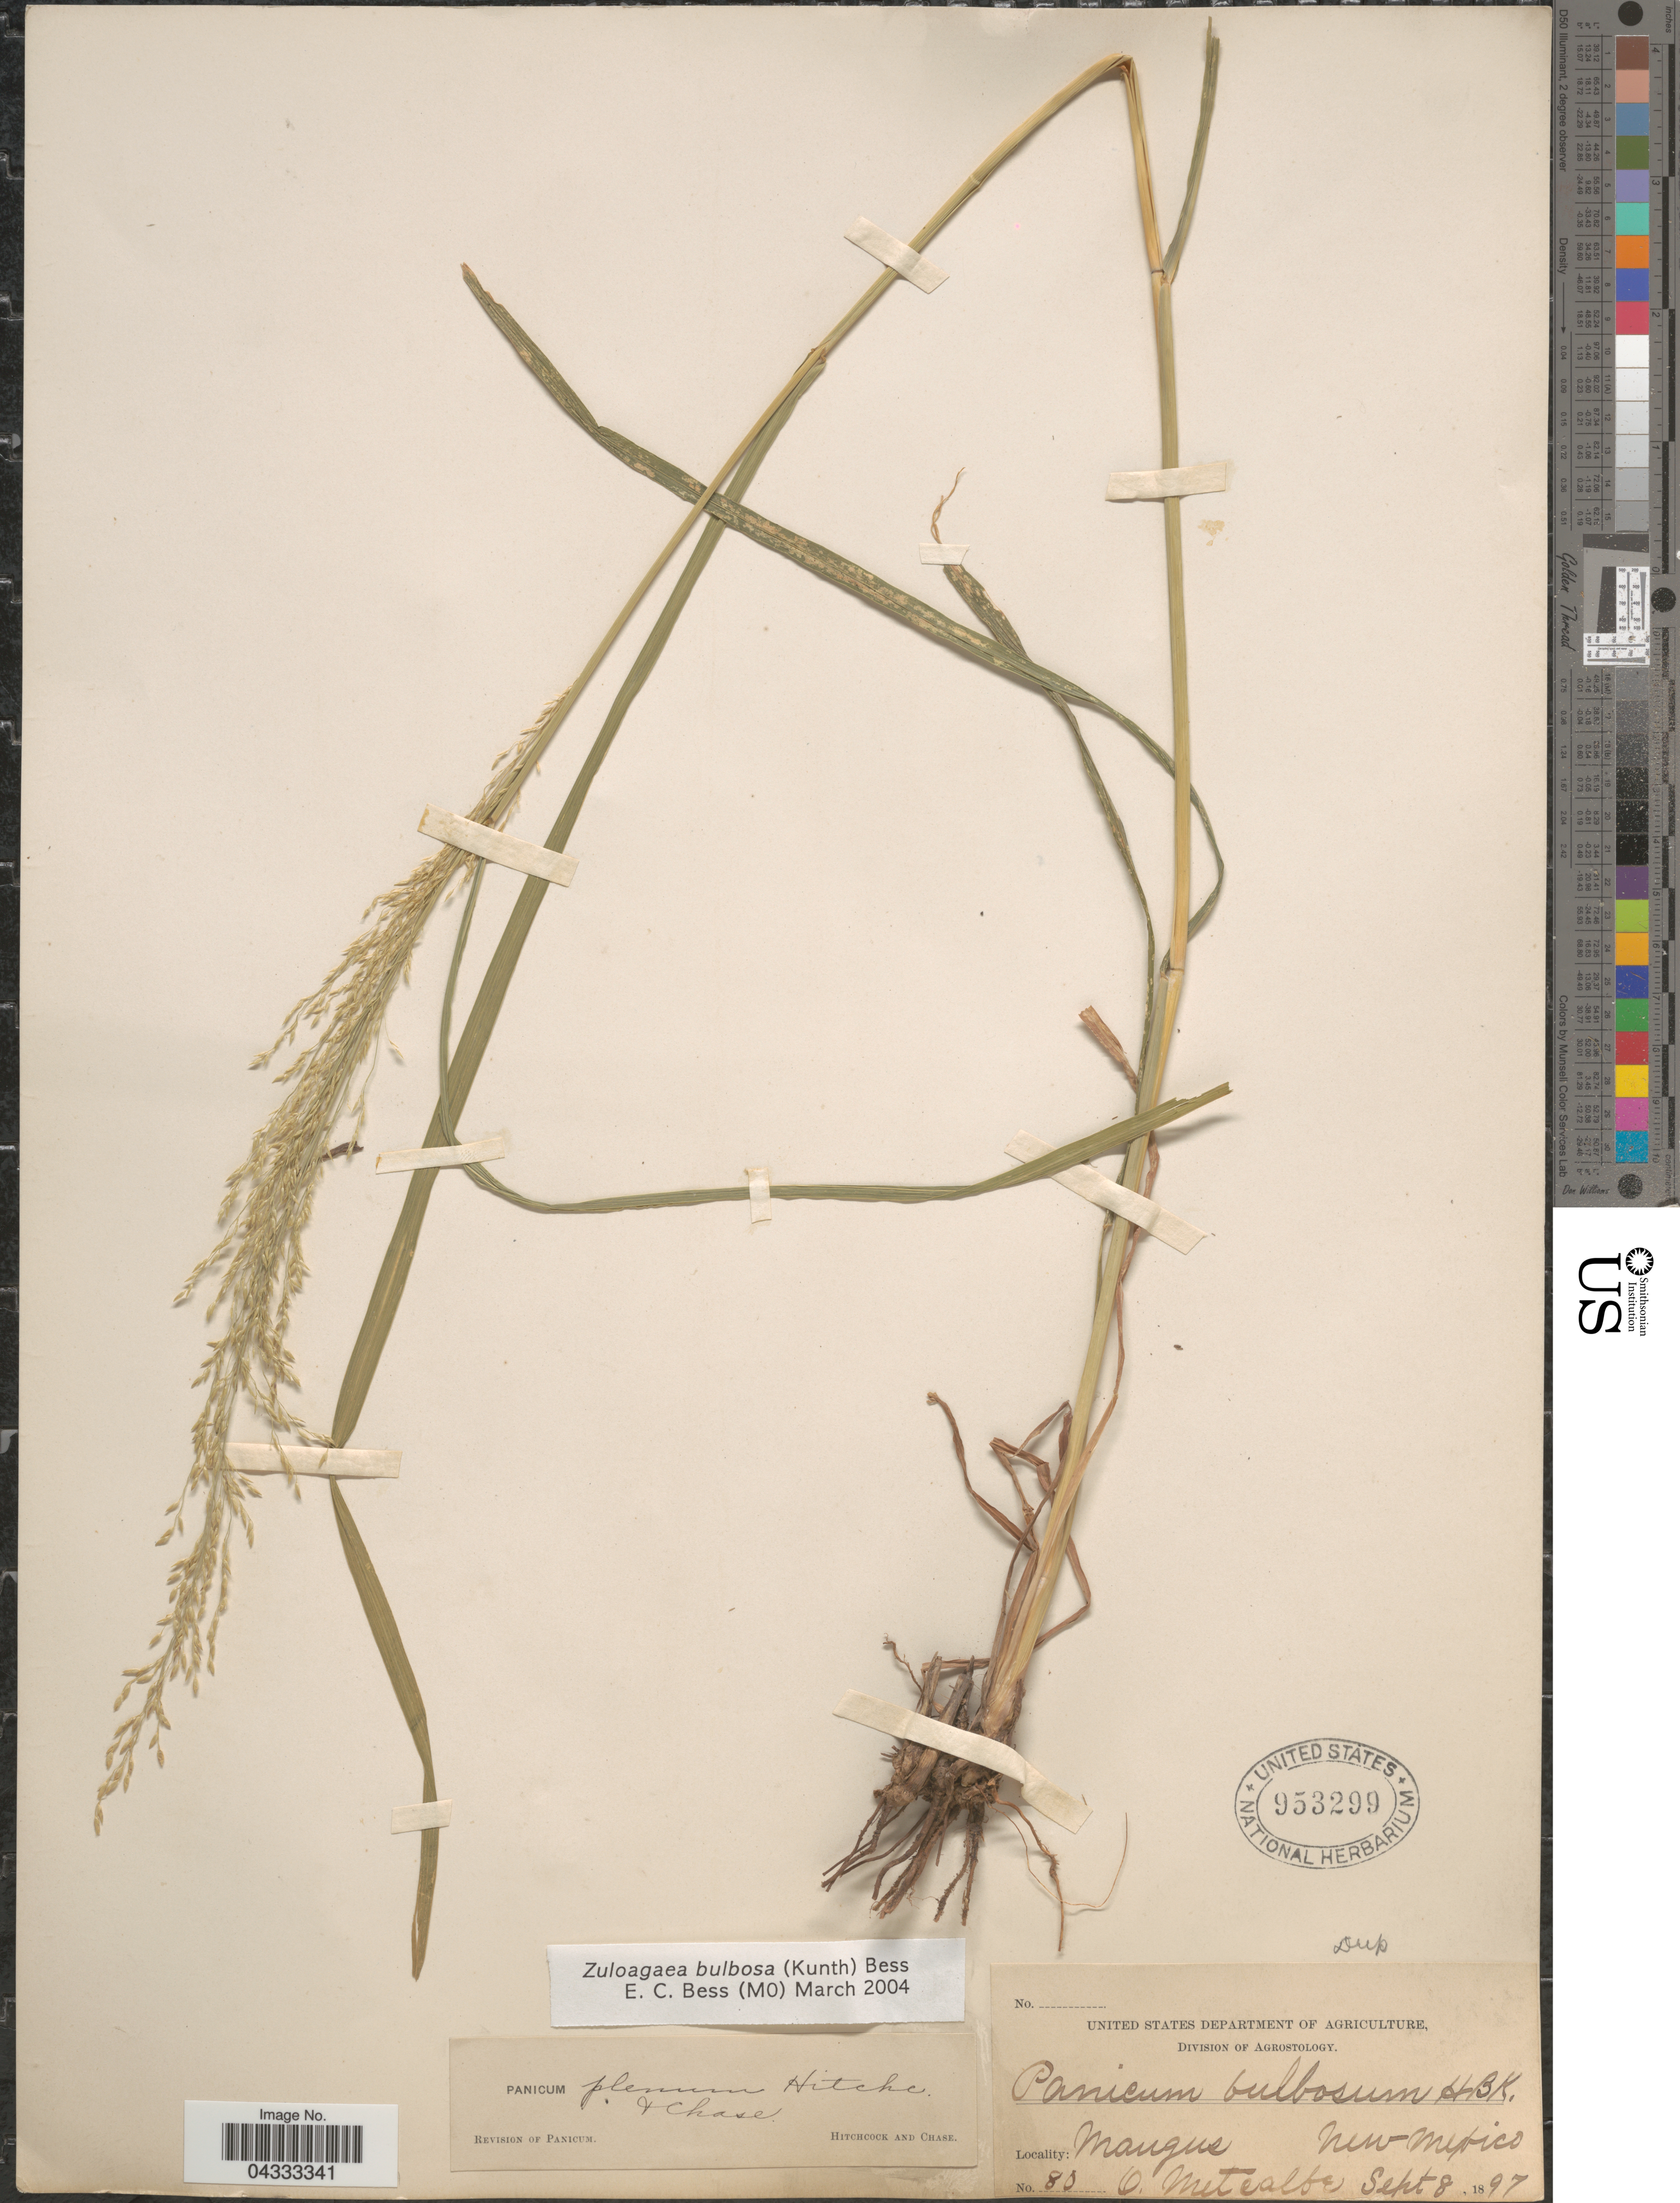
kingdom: Plantae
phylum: Tracheophyta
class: Liliopsida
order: Poales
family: Poaceae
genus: Zuloagaea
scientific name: Zuloagaea bulbosa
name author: (Kunth) E. Bess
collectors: O. Metcalfe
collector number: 80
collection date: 1897-09-08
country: United States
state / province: New Mexico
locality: Mangus.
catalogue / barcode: US 953299